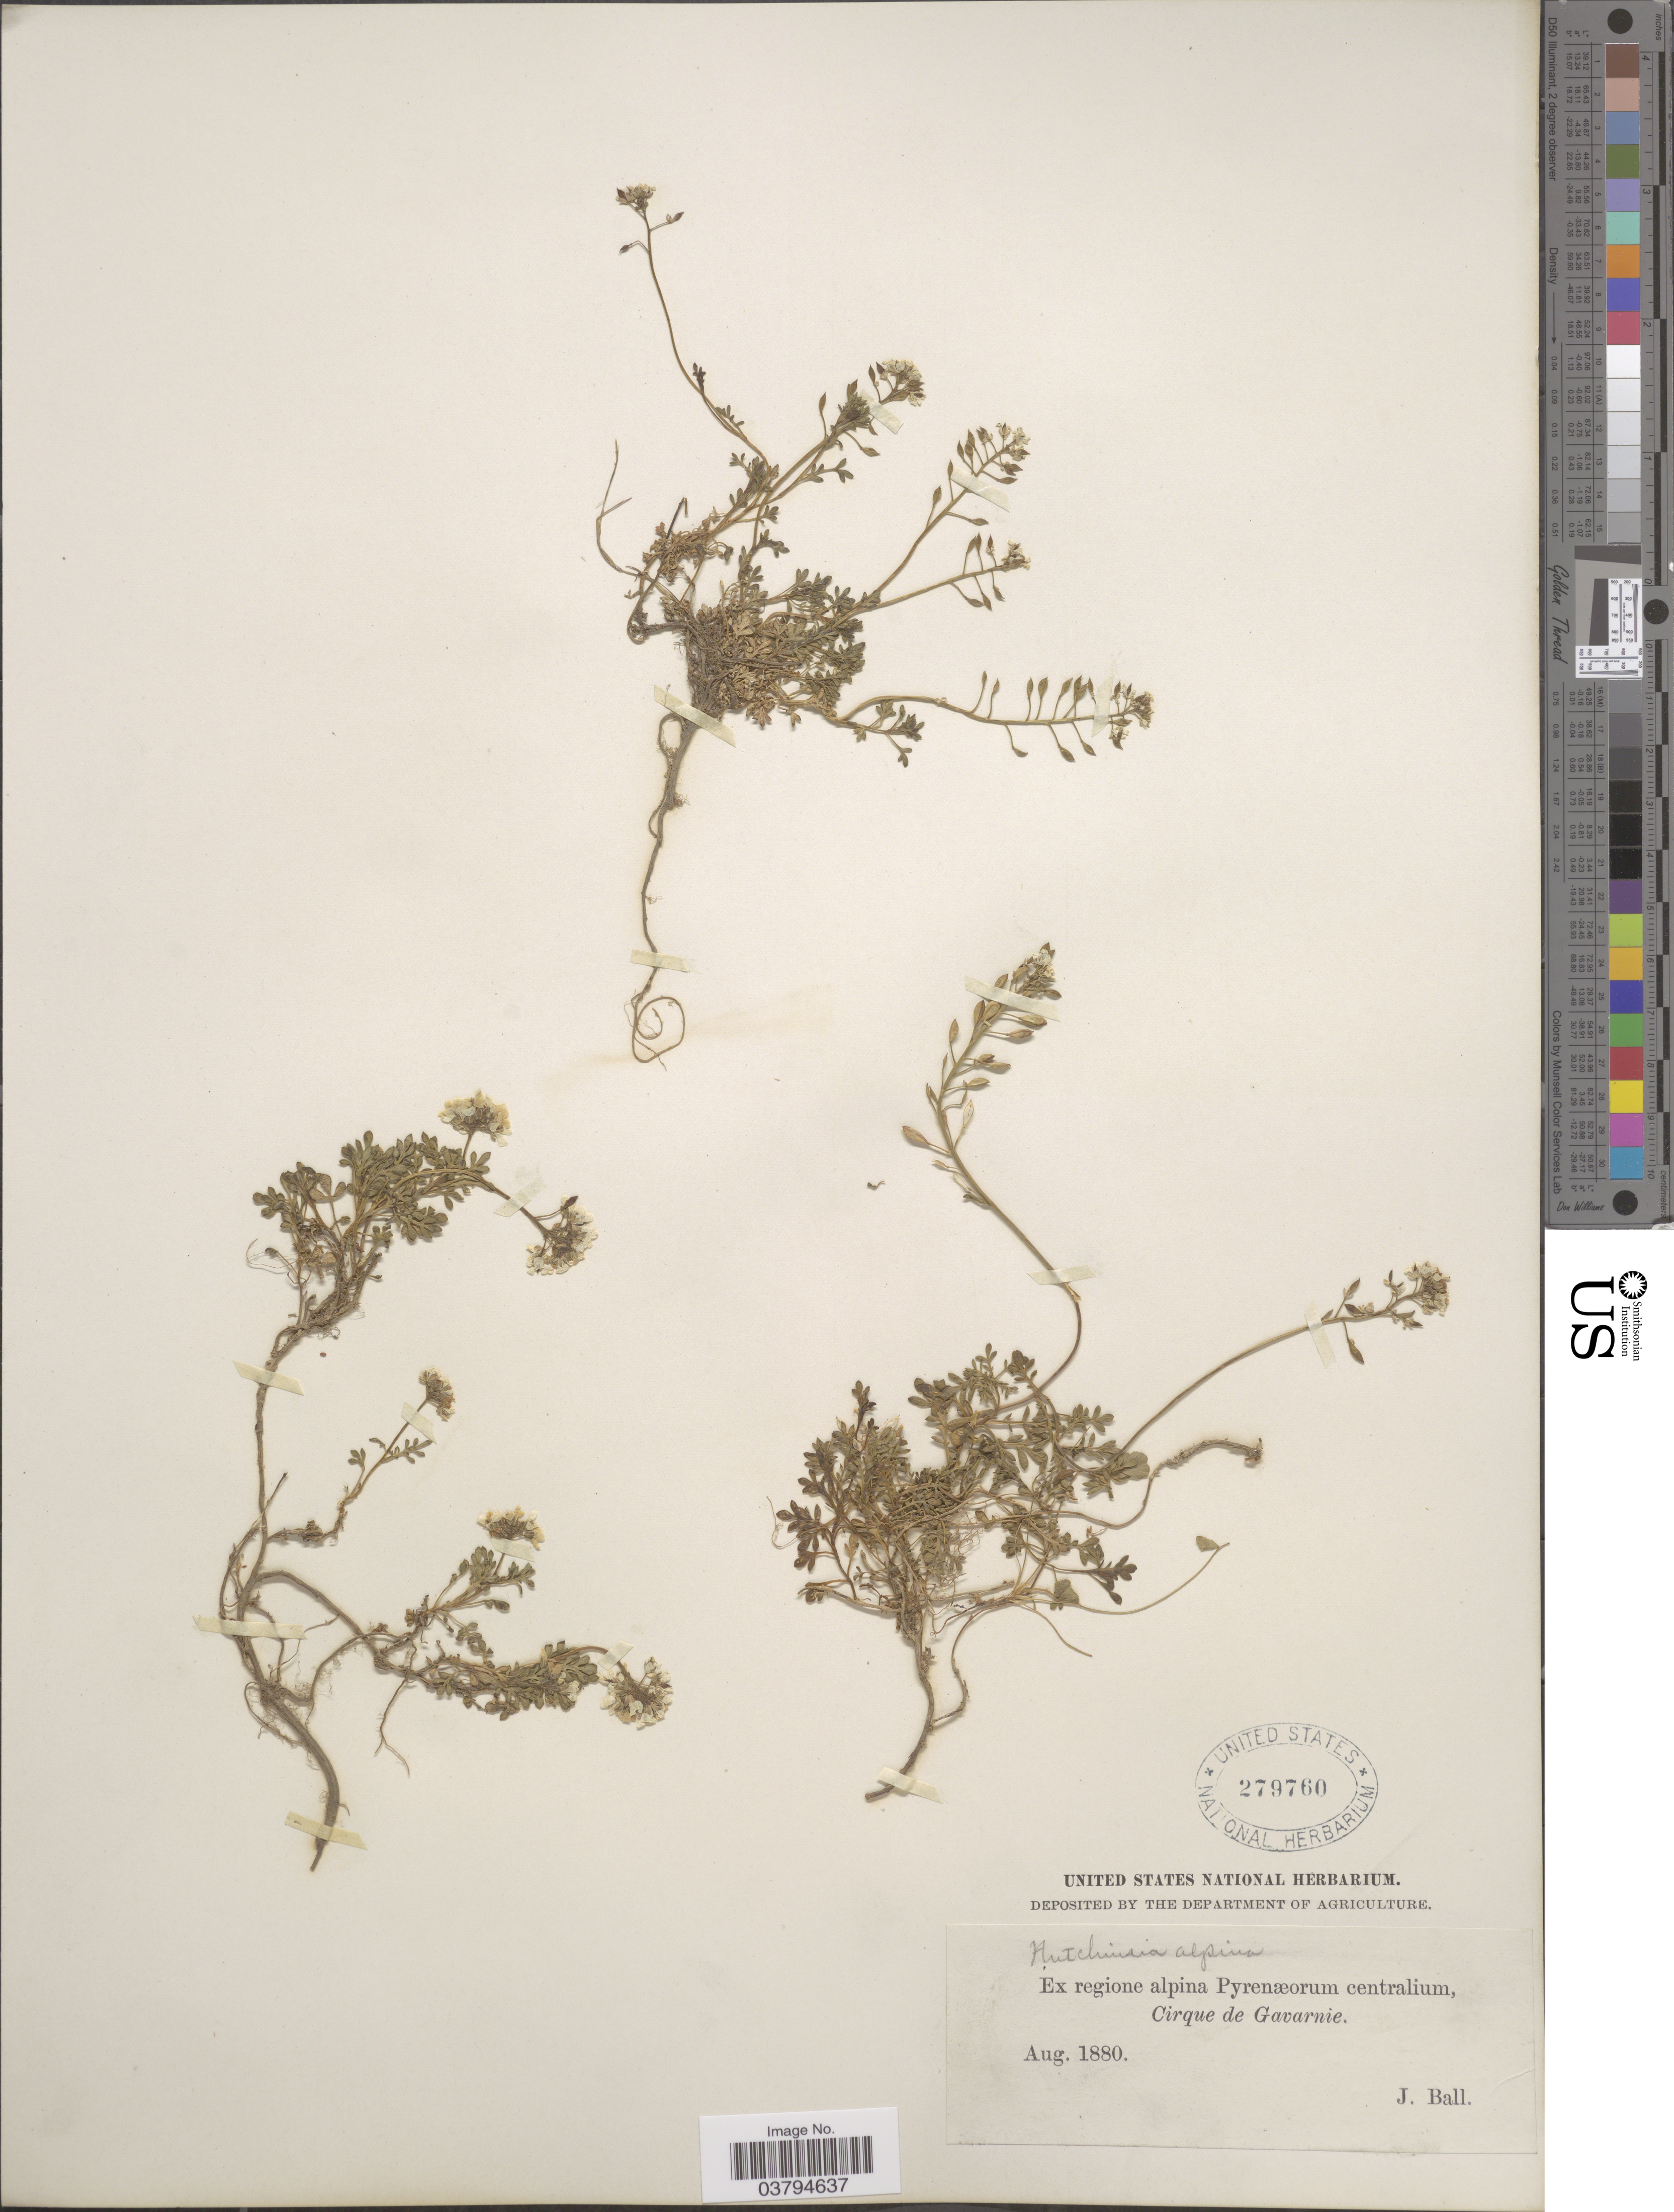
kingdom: Plantae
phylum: Tracheophyta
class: Magnoliopsida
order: Brassicales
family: Brassicaceae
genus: Hutchinsia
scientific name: Hutchinsia alpina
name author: W.T. Aiton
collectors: J. Ball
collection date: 1880-08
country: France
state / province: Occitanie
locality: Ex regione alpina Pyrenaeorum centralium, Cirque de Gavarnie.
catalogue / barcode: US 279760